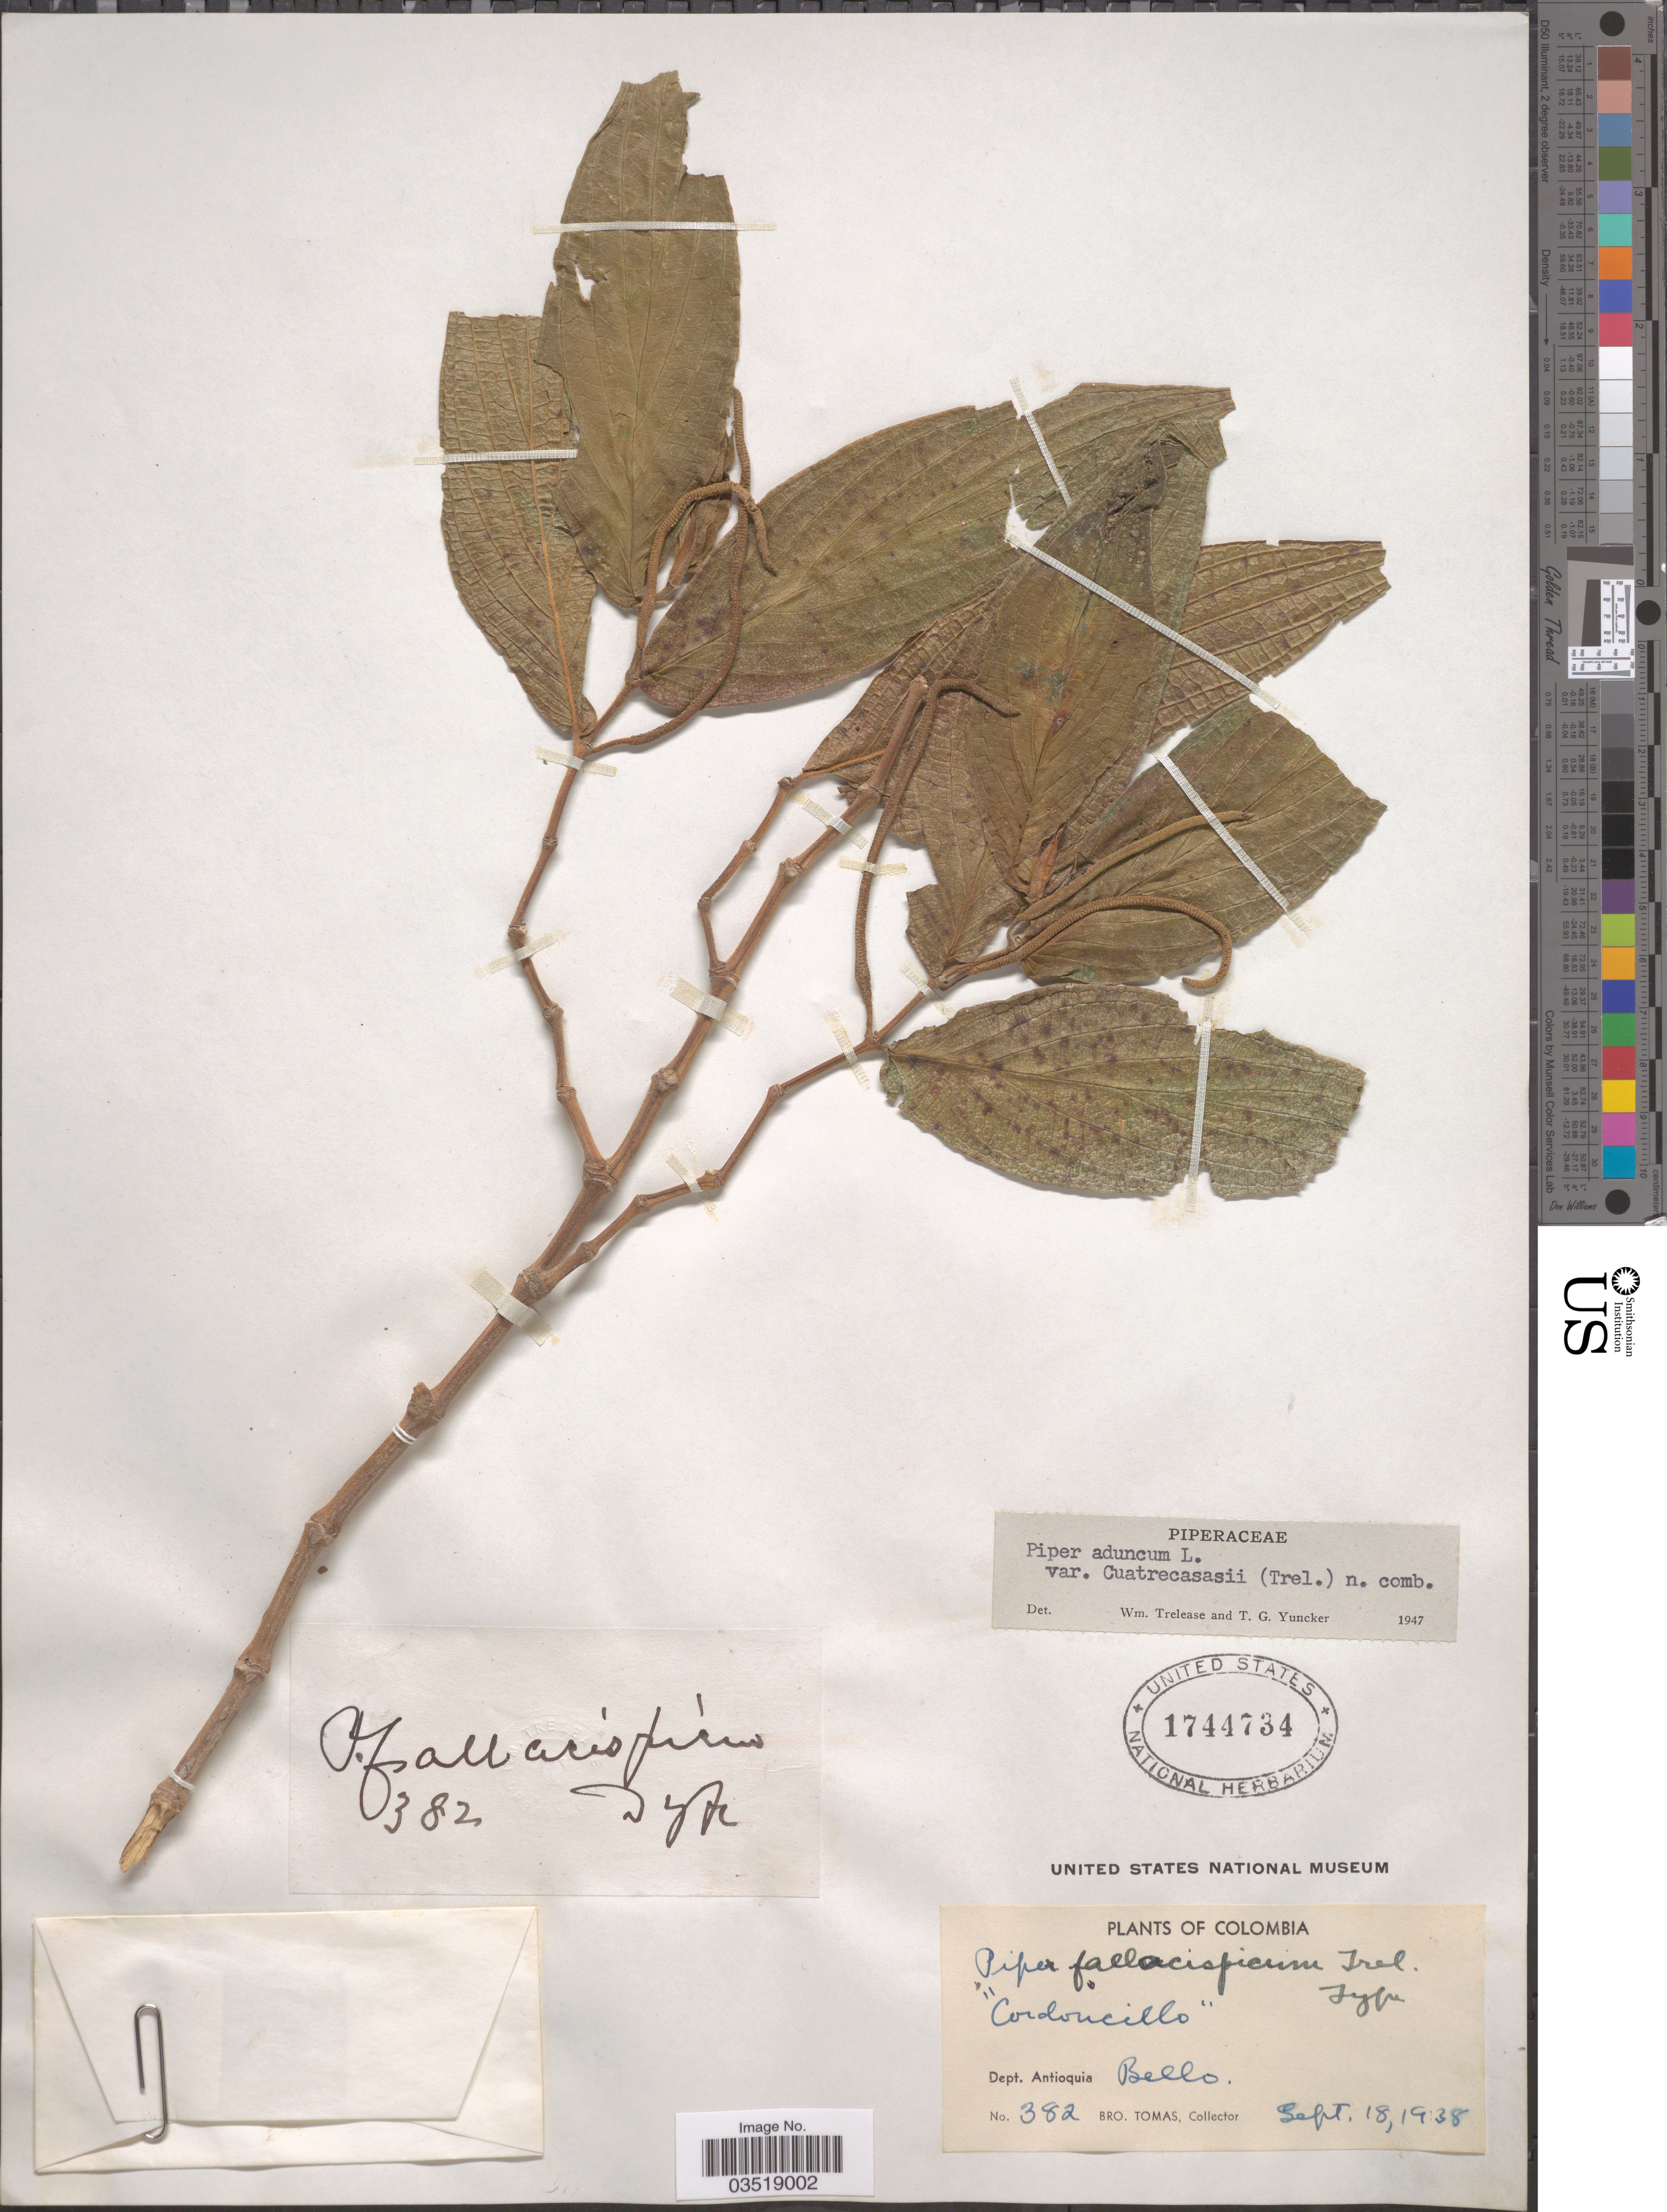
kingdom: Plantae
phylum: Tracheophyta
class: Magnoliopsida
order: Piperales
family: Piperaceae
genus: Piper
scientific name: Piper aduncum var. aduncum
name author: L.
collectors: B. Tomas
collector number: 382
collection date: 1938-09-18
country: Colombia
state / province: Antioquia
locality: Dept. Antioquia, Bello.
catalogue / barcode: US 1744734